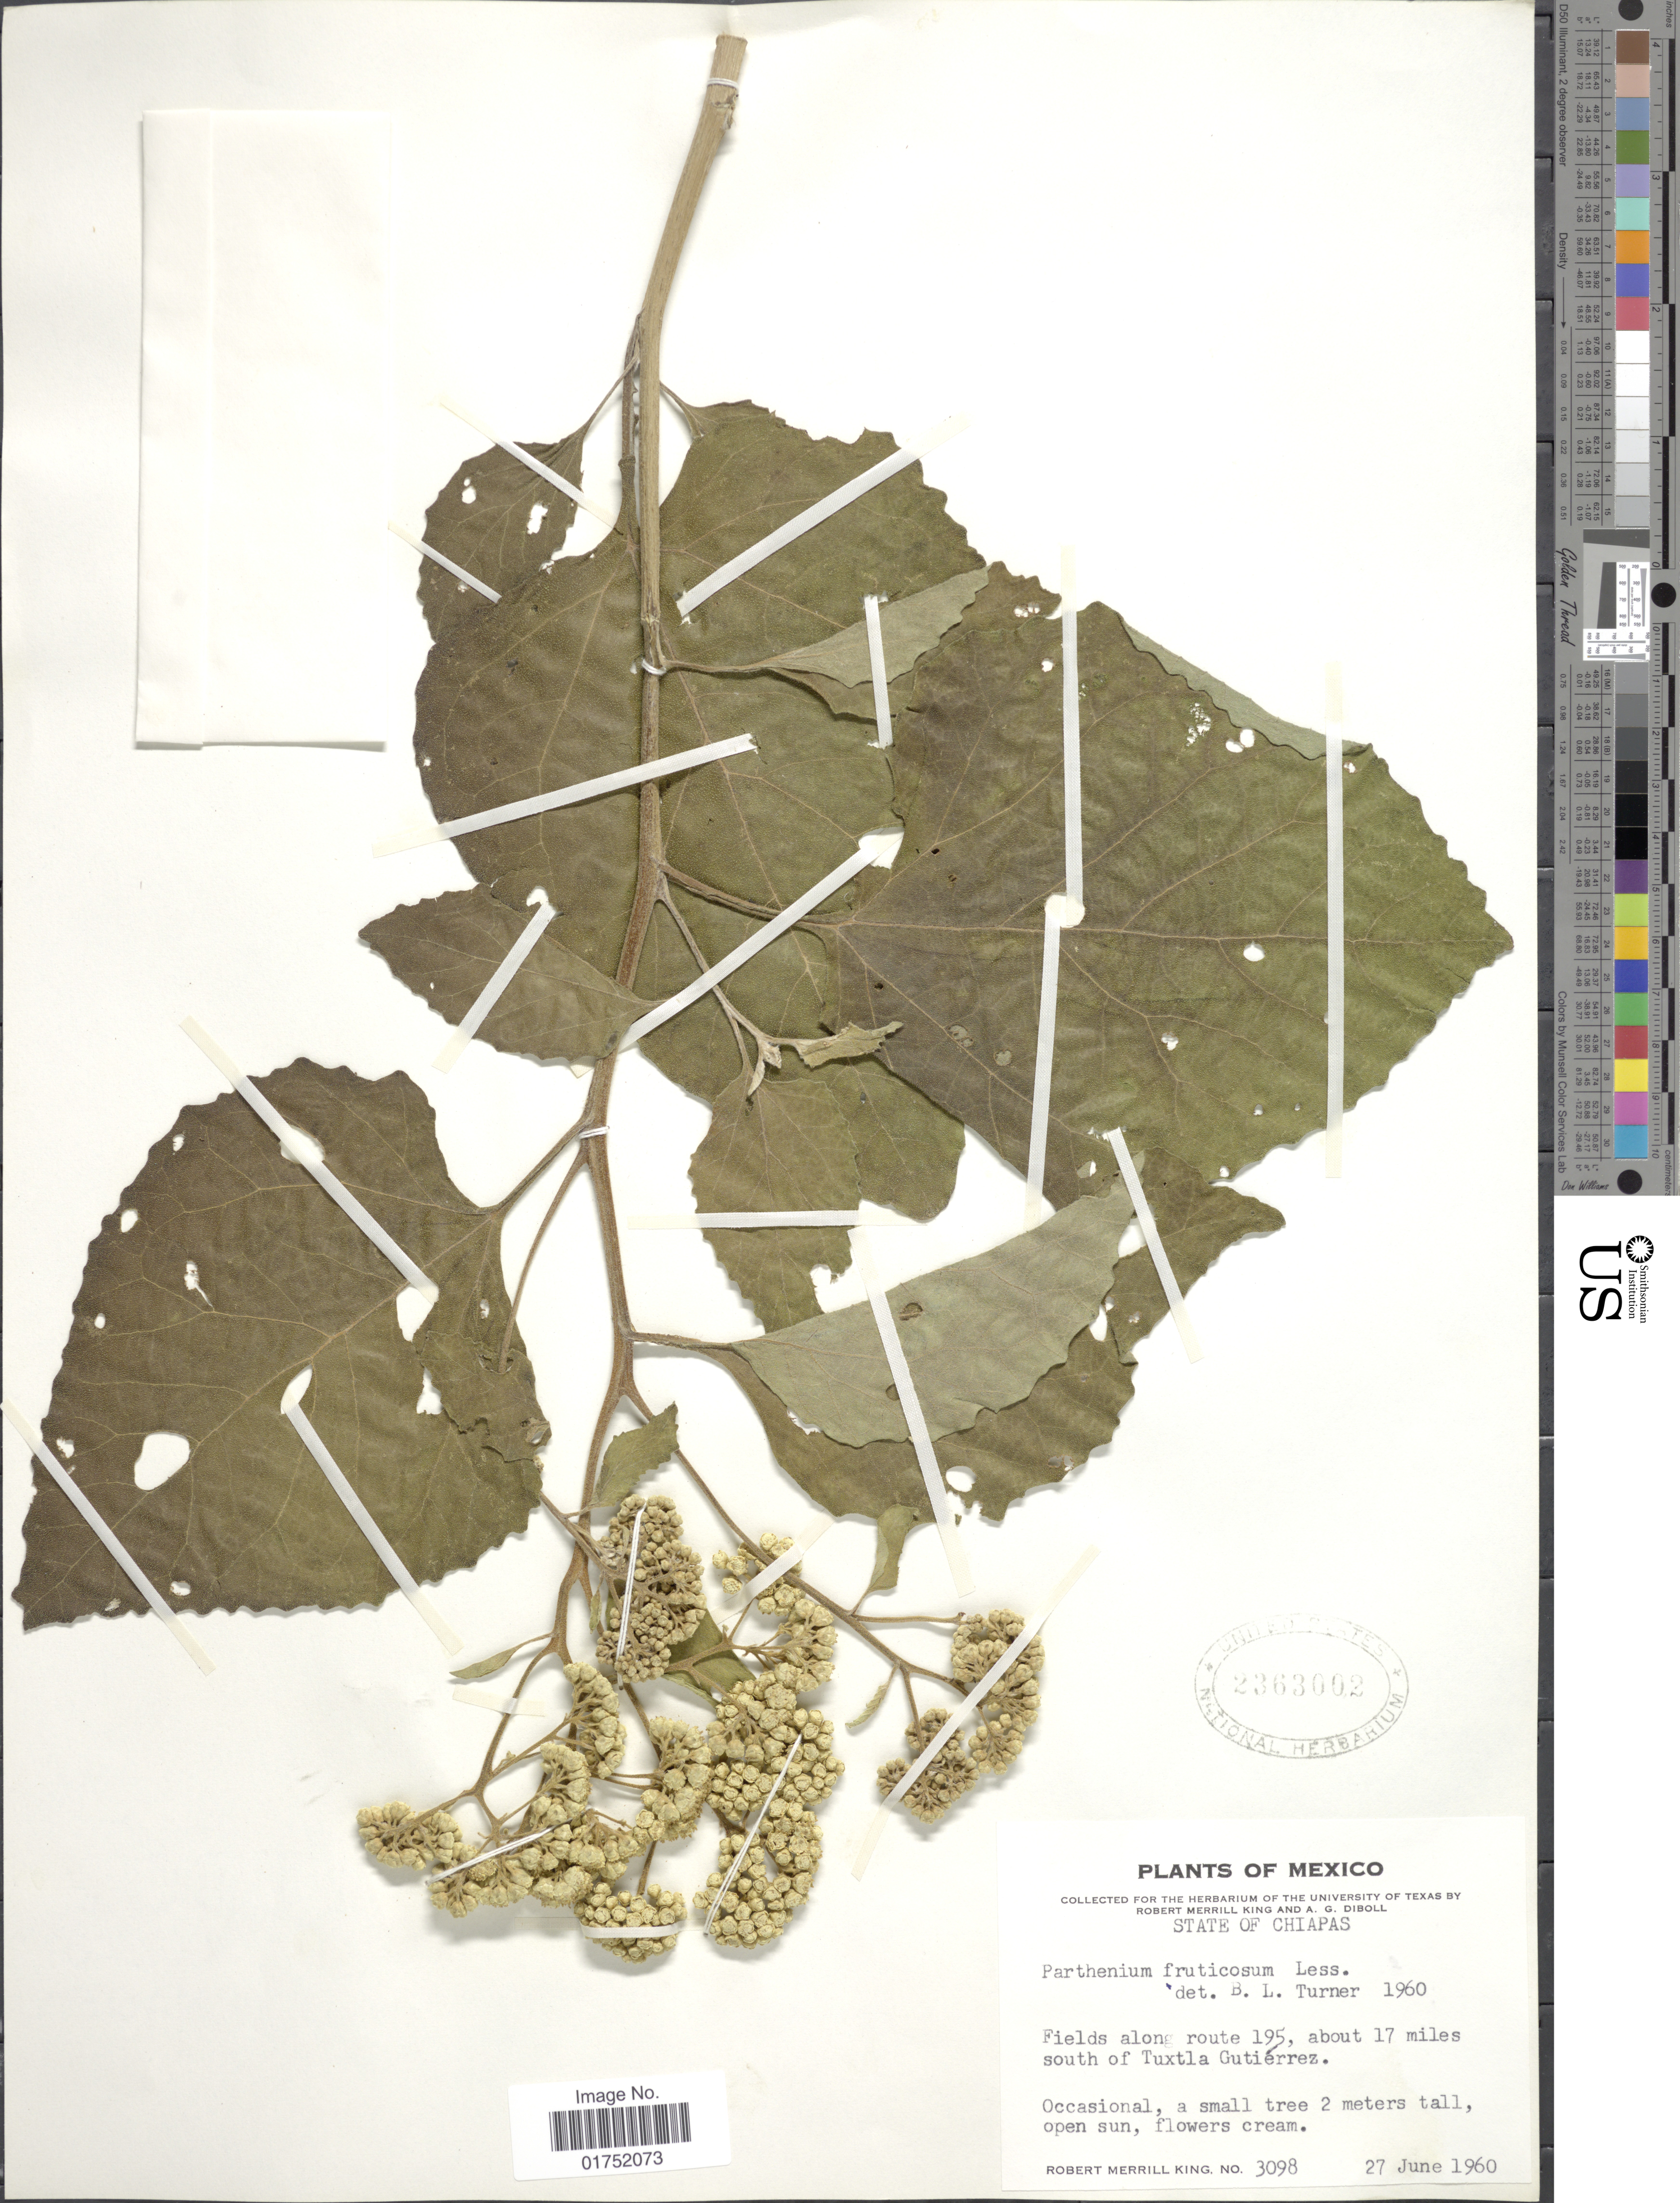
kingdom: Plantae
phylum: Tracheophyta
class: Magnoliopsida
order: Asterales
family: Asteraceae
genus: Parthenium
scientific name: Parthenium fruticosum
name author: Less.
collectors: R. M. King & A. Diboll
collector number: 3098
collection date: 1960-06-27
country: Mexico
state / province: Chiapas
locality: Fields along route 195, about 17 miles south of Tuxtla Gutierrez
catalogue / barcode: US 2363002